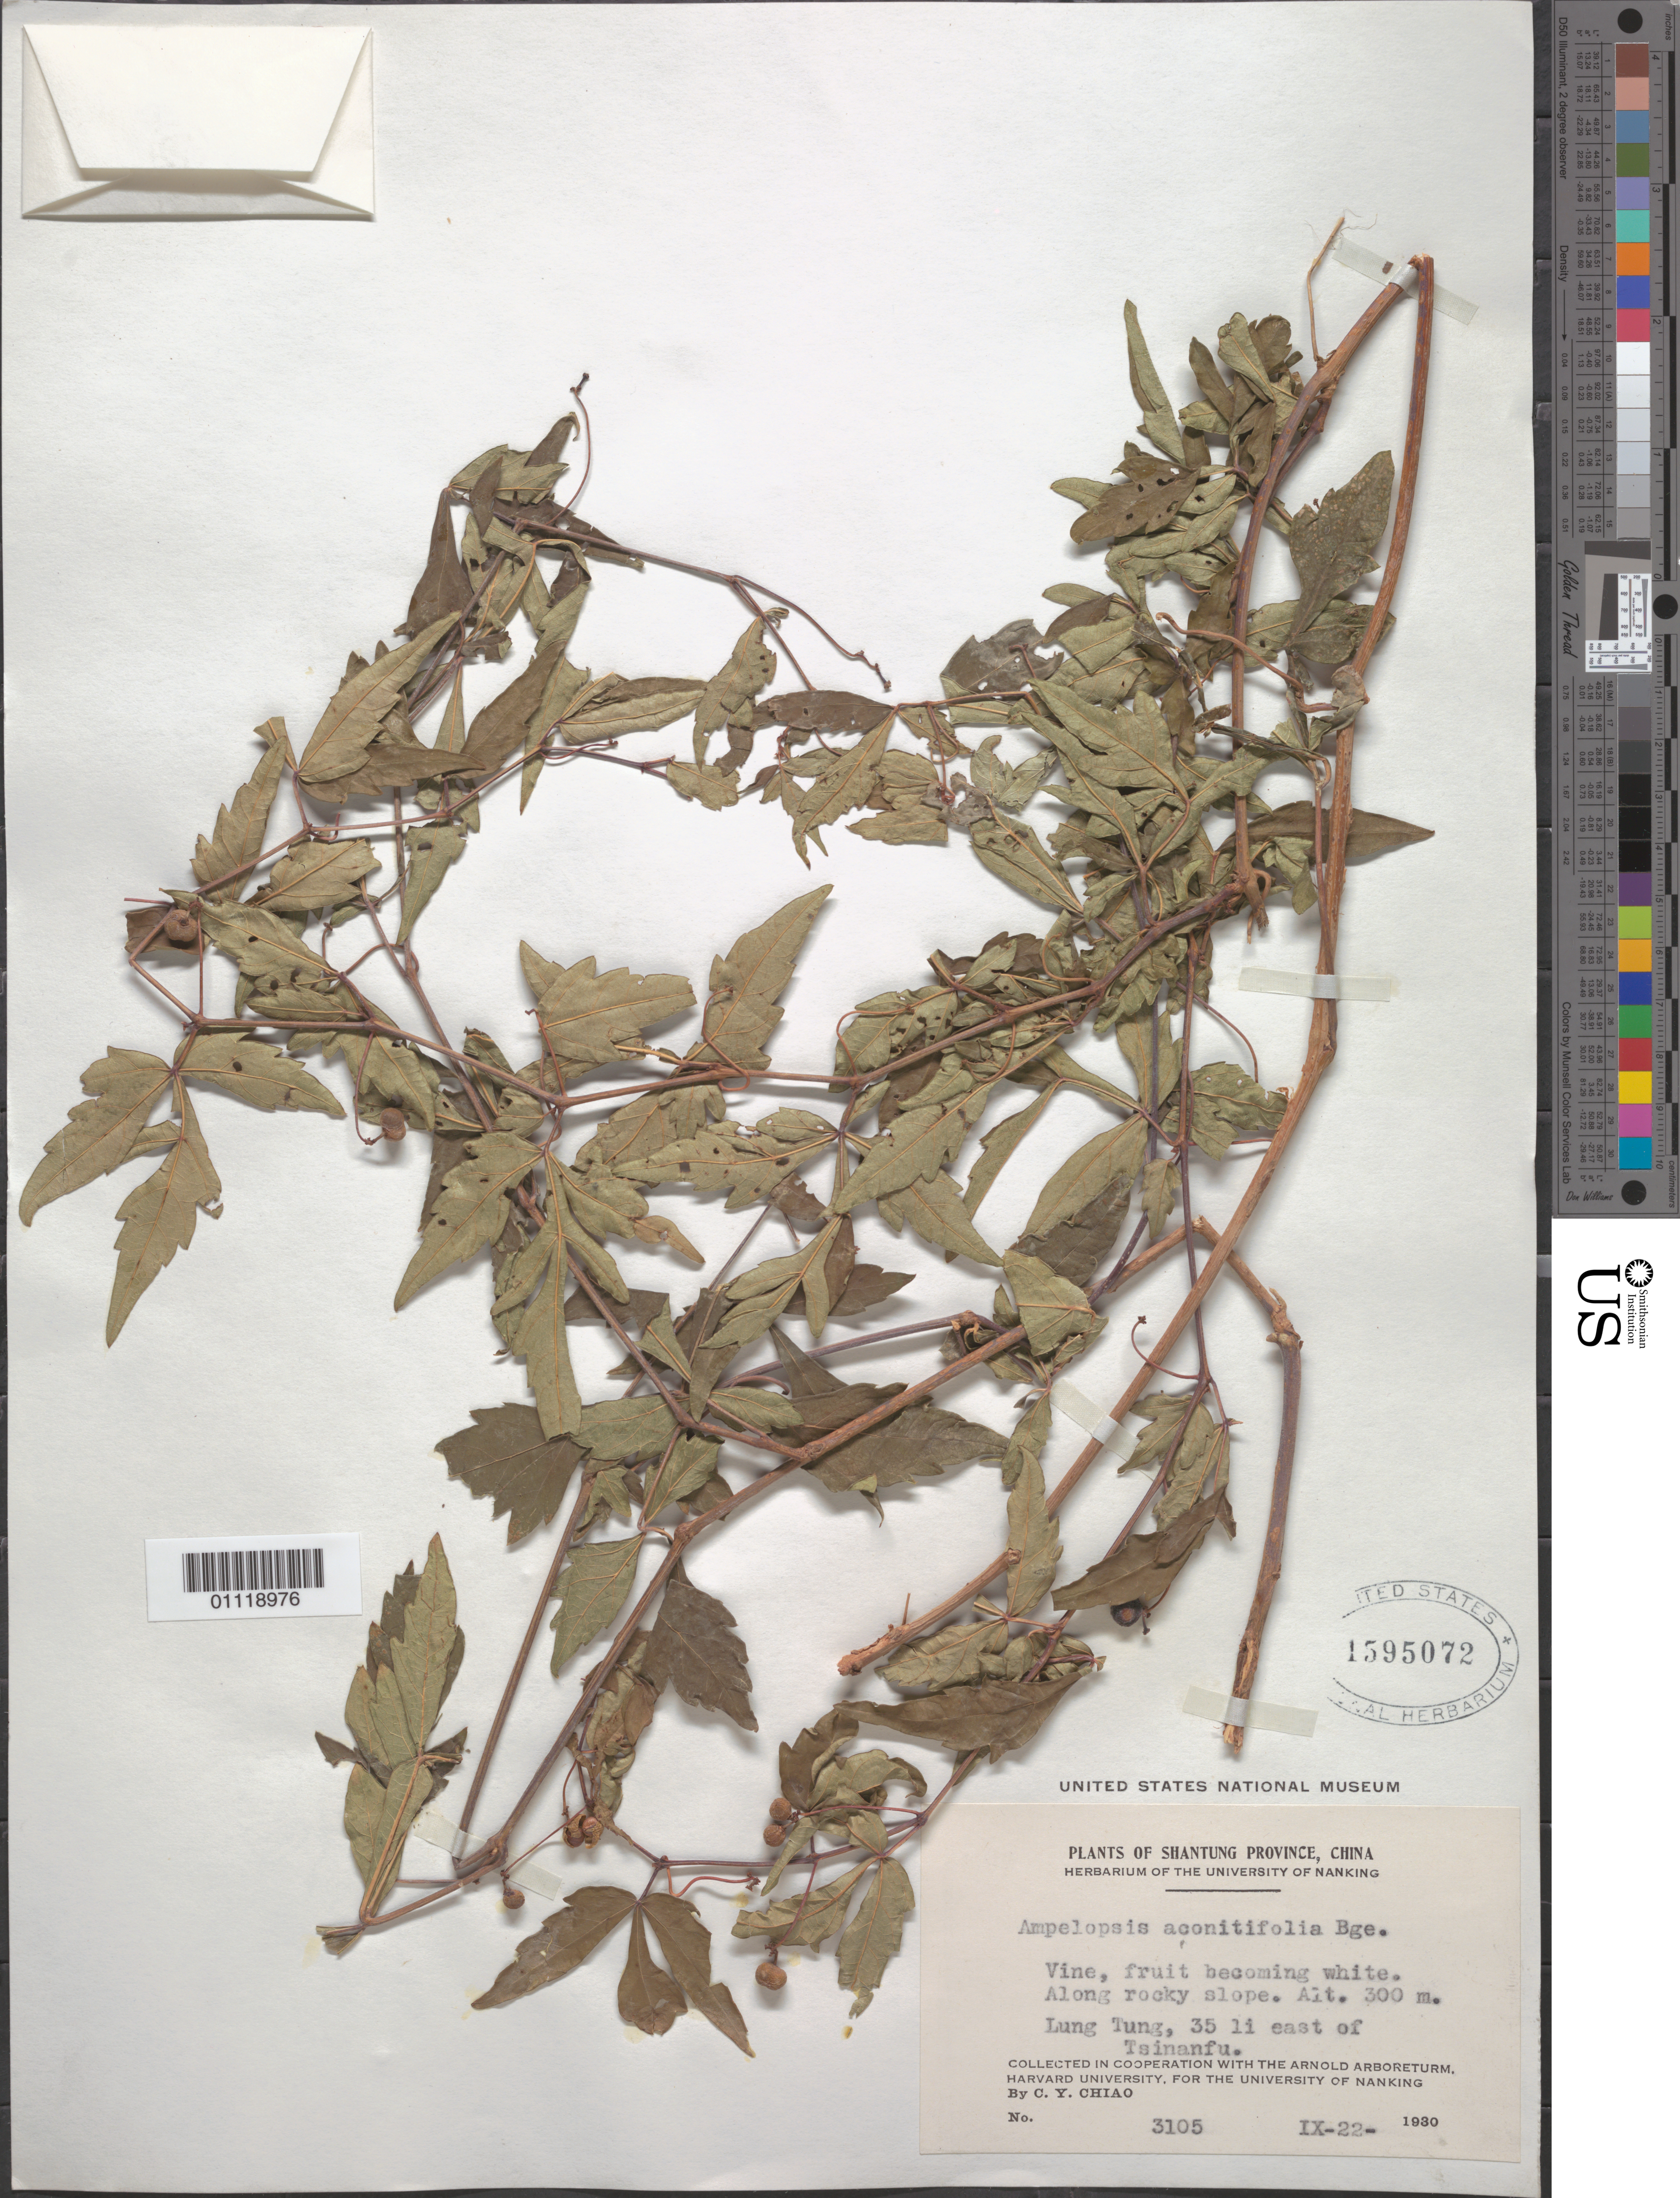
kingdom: Plantae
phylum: Tracheophyta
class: Magnoliopsida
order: Vitales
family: Vitaceae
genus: Ampelopsis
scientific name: Ampelopsis aconitifolia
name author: Bunge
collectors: C. Y. Chiao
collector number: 3105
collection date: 1930-09-22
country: China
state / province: Hong Kong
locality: Lung Tung, 35 li E of Tsinanfu.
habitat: Along rocky slope, vine.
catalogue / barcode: US 1595072